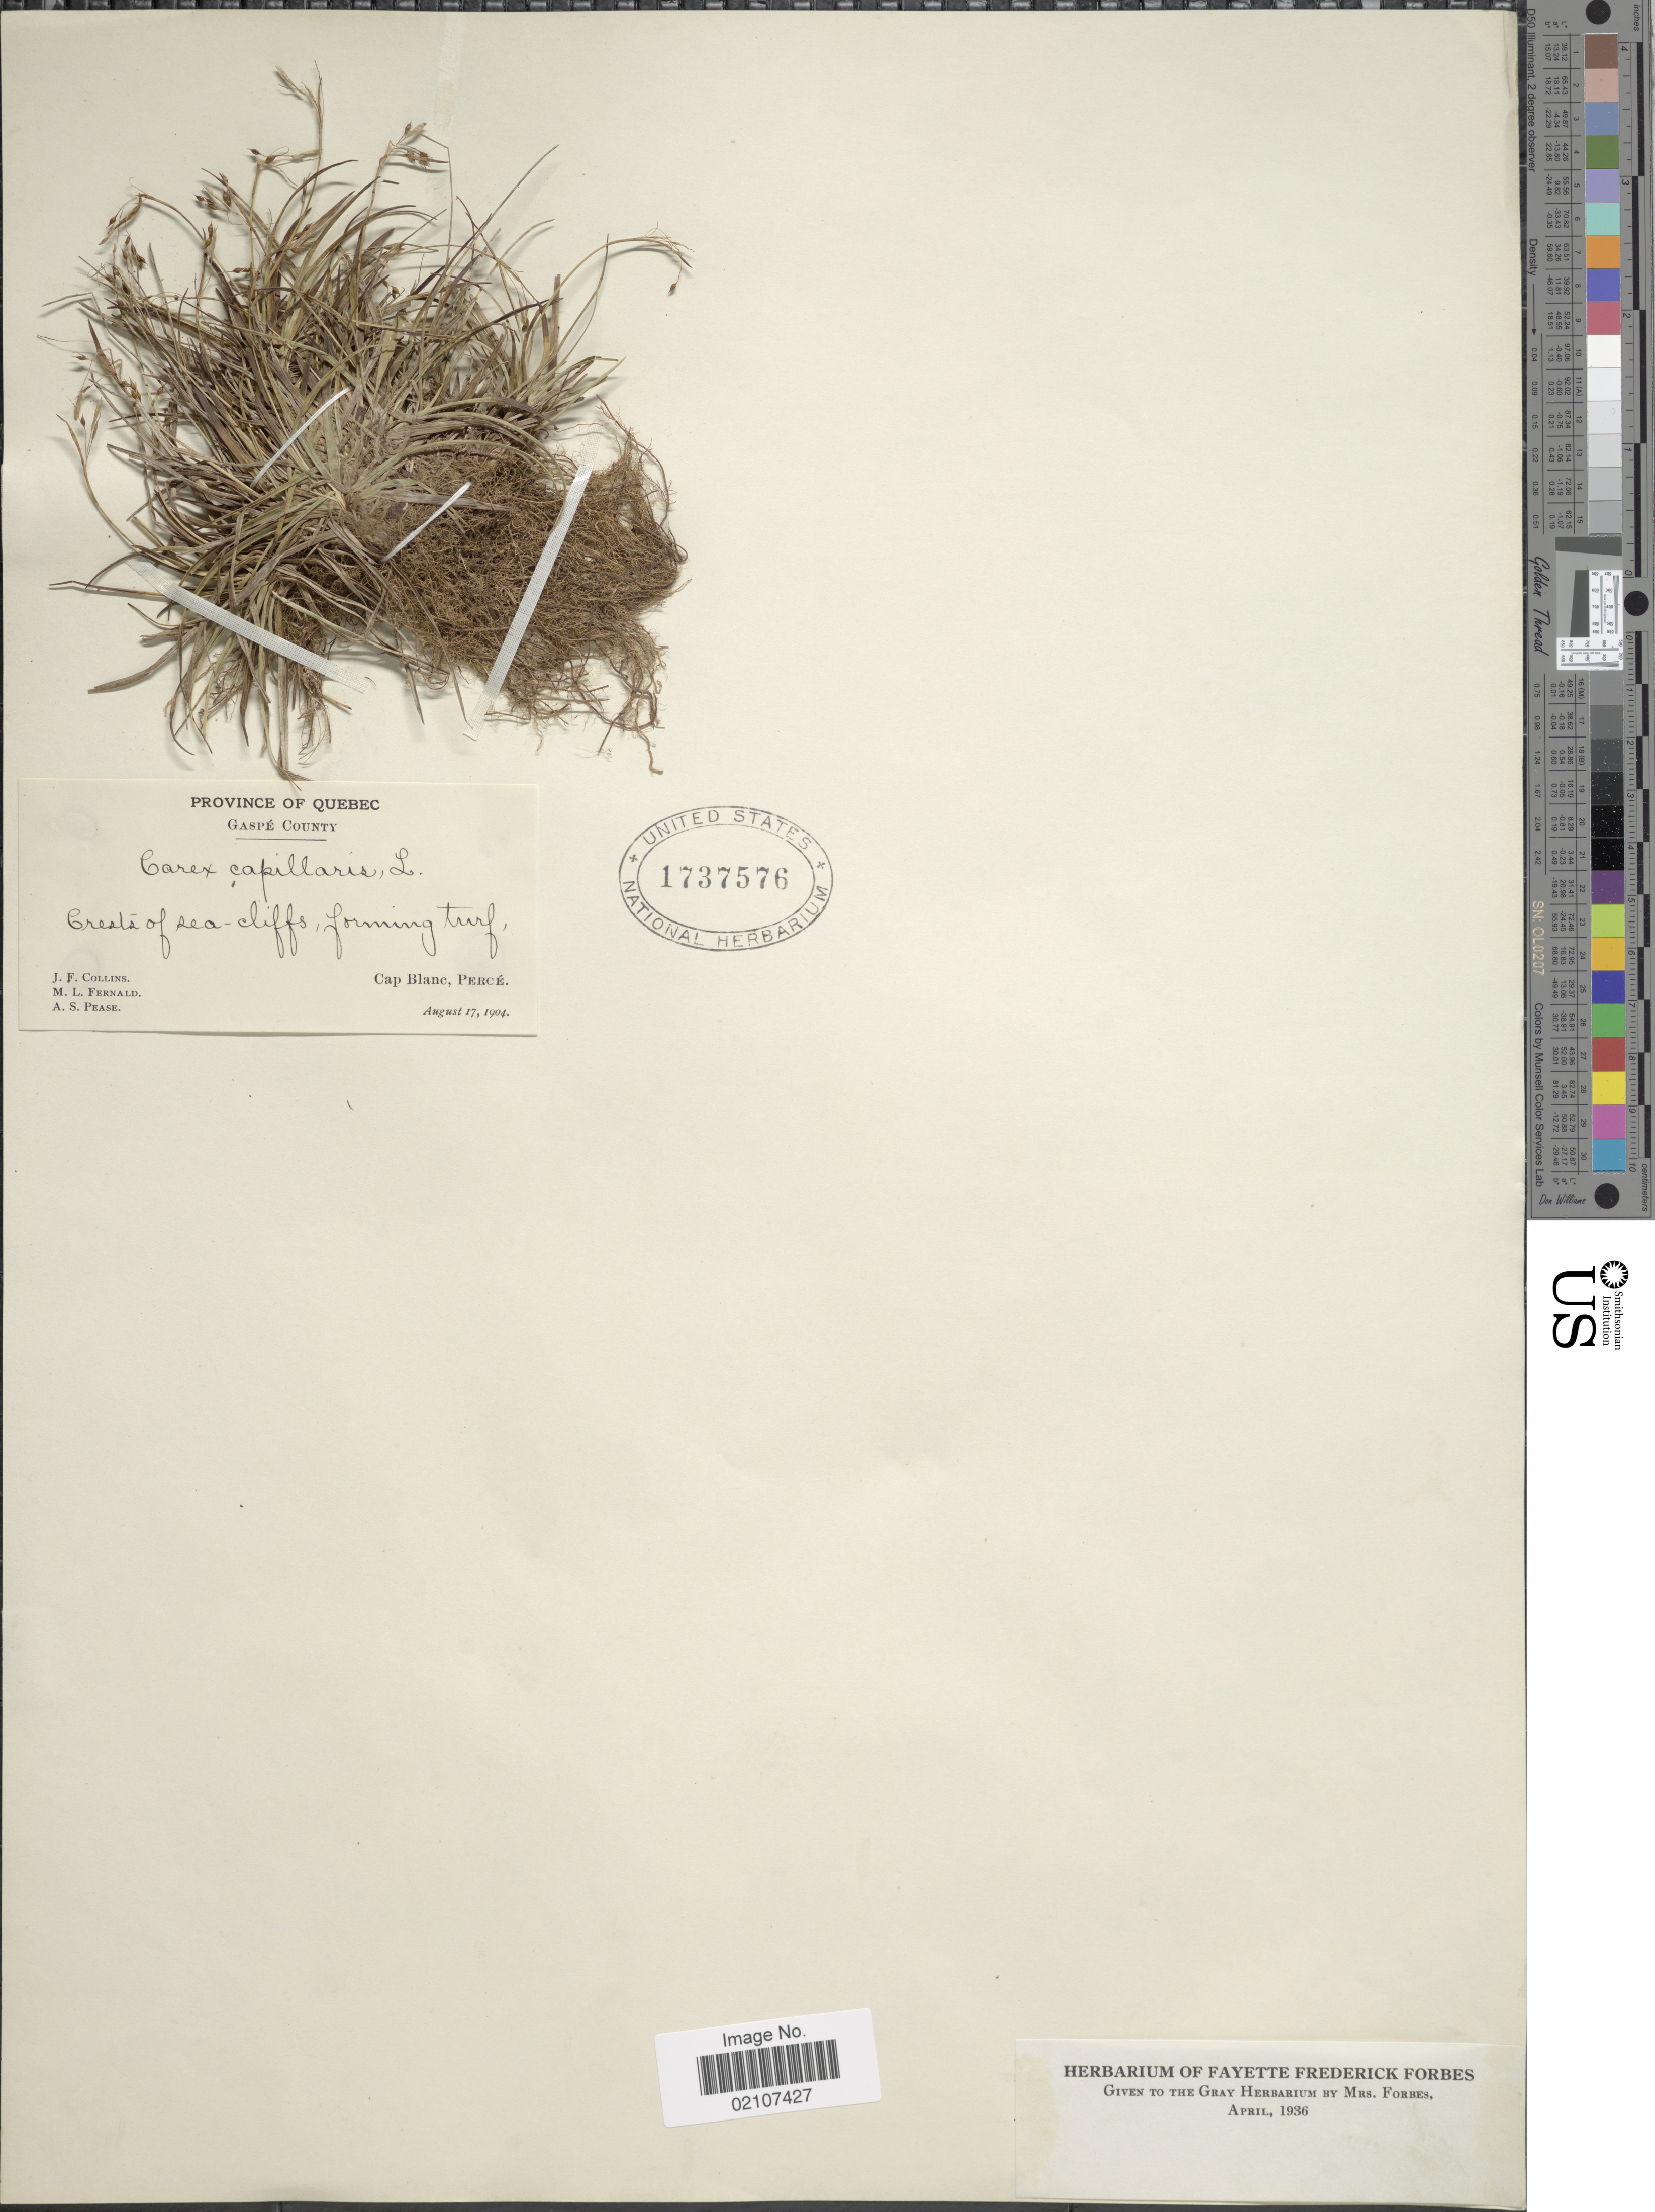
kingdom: Plantae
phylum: Tracheophyta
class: Liliopsida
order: Poales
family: Cyperaceae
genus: Carex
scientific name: Carex capillaris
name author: L.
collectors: J. Collins, M. L. Fernald & A. S. Pease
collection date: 1904-08-17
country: Canada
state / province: Quebec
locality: Gaspé County, Crests of sea-cliffs, forming turf, Cap Blanc, Percé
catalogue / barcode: US 1737576